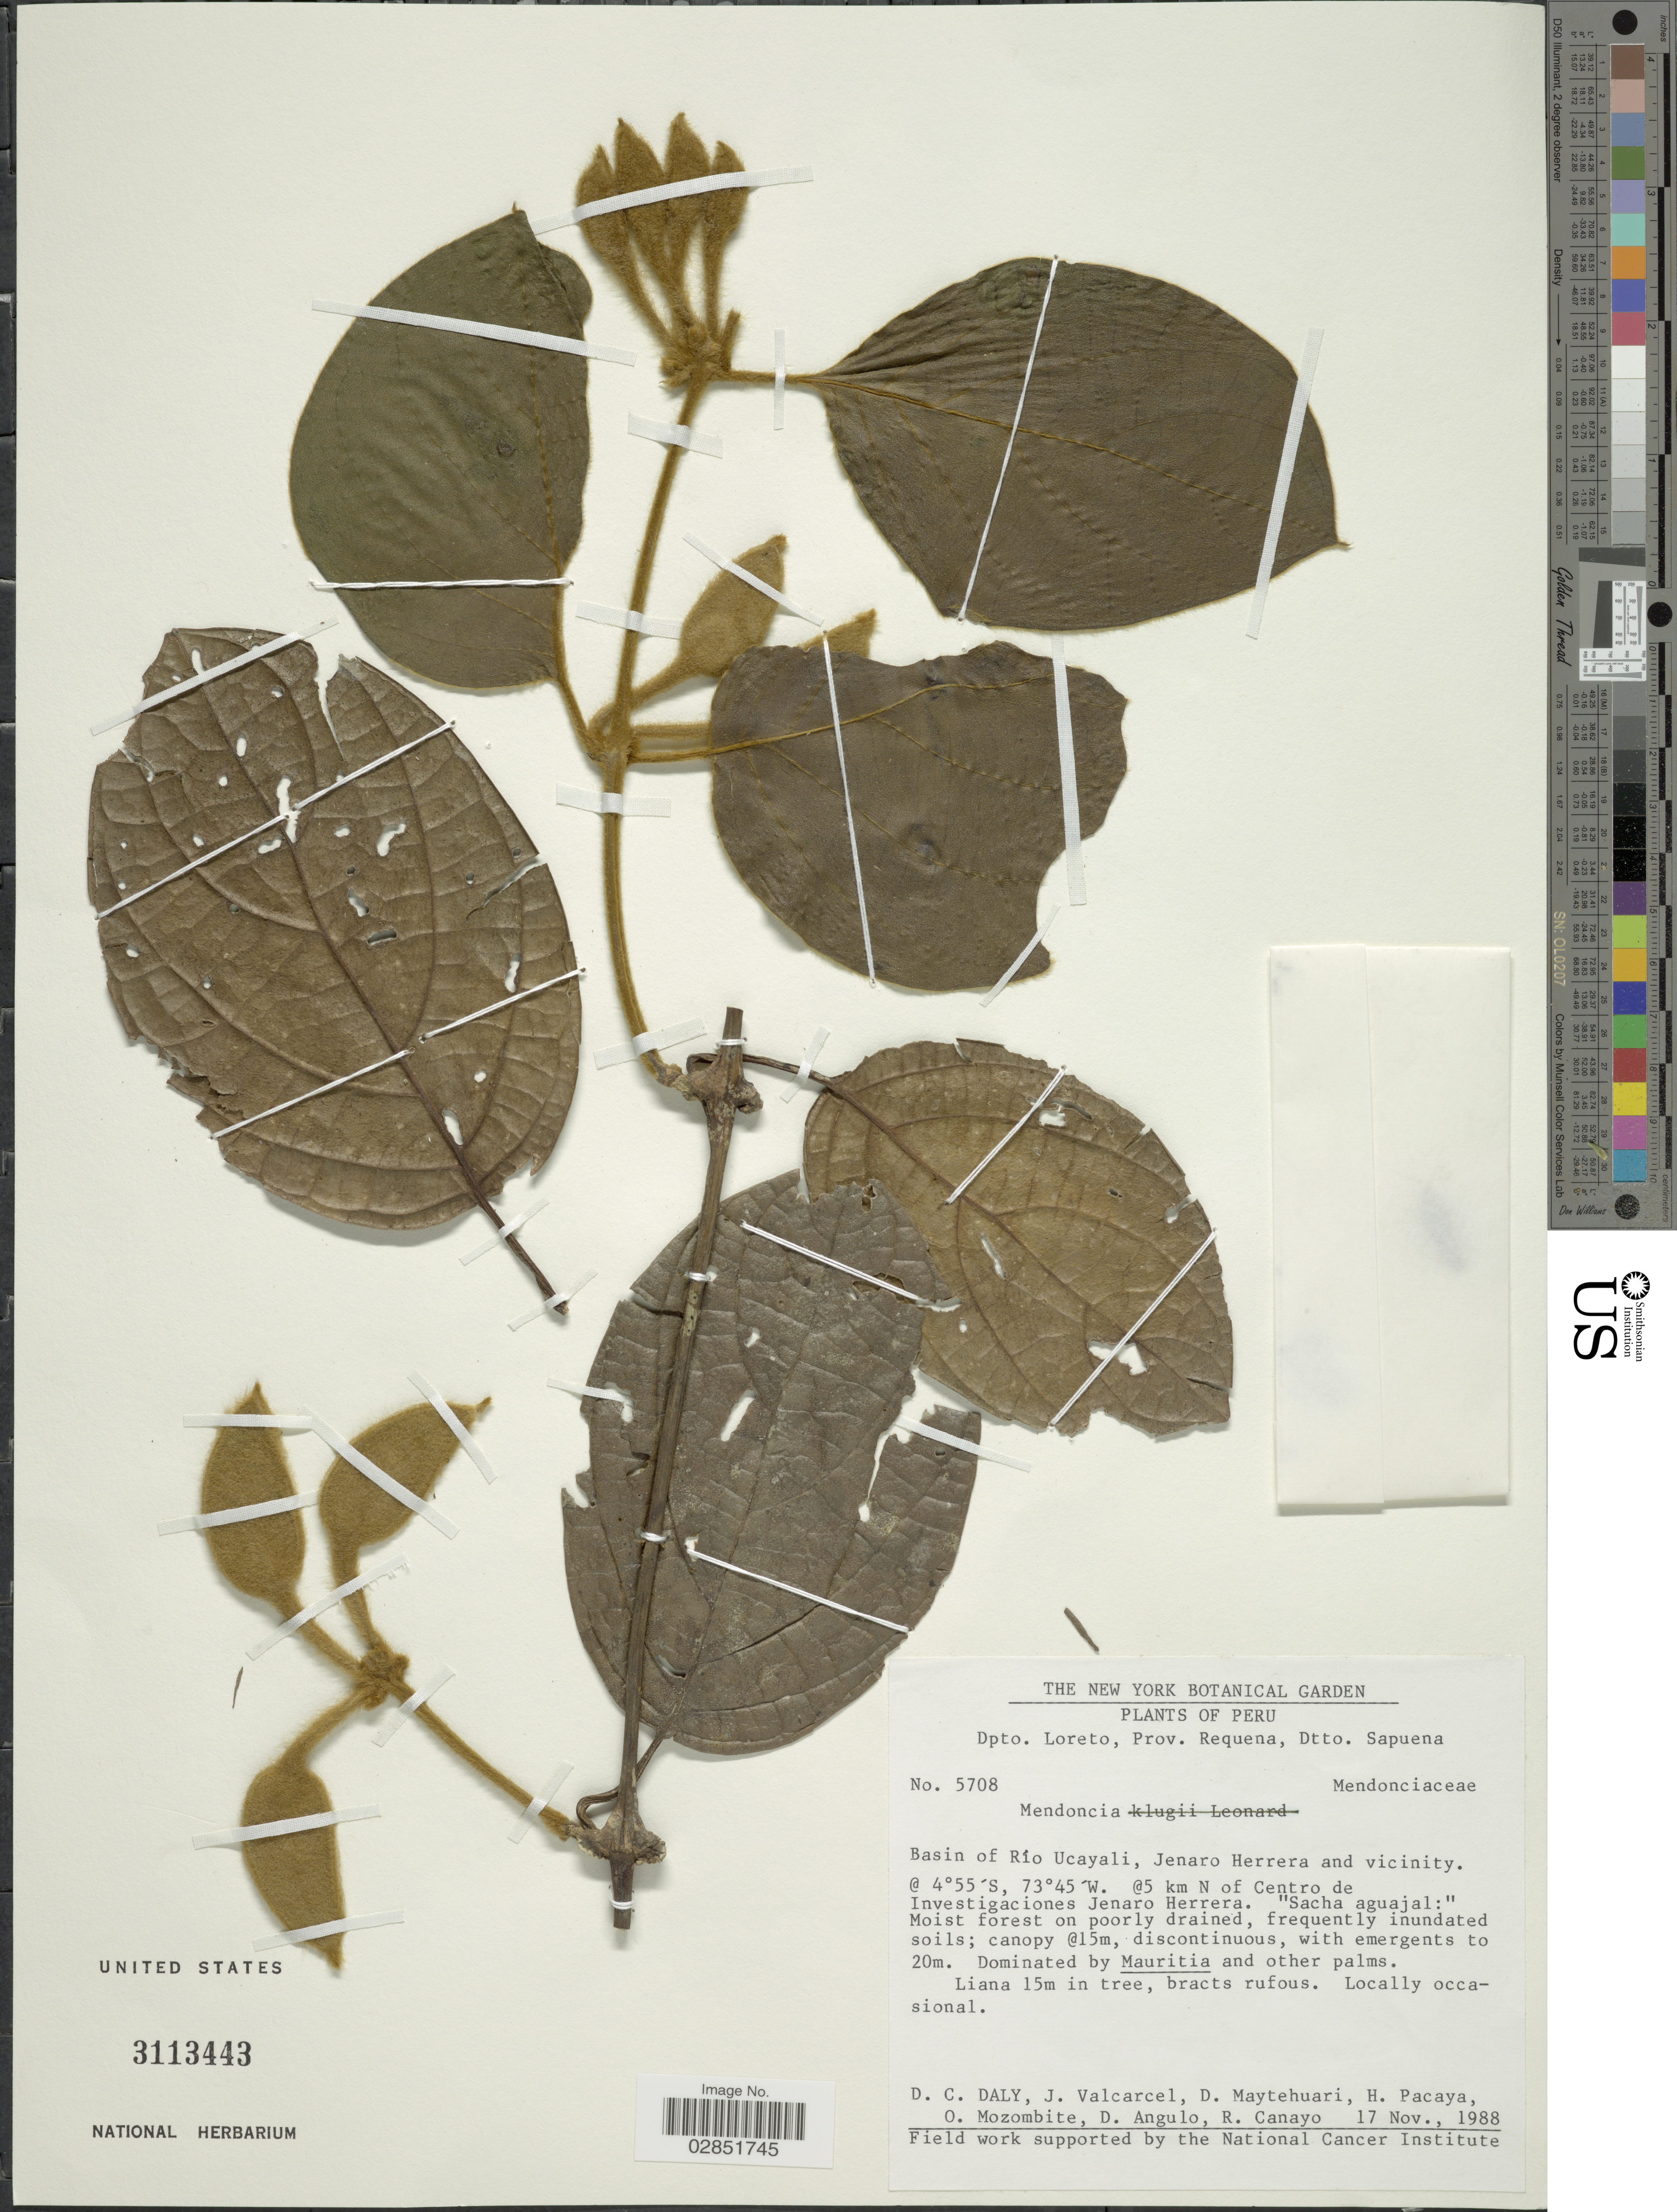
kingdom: Plantae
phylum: Tracheophyta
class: Magnoliopsida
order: Lamiales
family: Acanthaceae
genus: Mendoncia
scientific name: Mendoncia sp.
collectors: D. C. Daly, J. Valcarcel, D. Maytehuari, H. Pacaya & et al.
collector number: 5708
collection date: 1988-11-17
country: Peru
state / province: Loreto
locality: Dpto. Loreto, Prov. Requena, Dtto. Sapuena. Basin of Río Ucayali, Jenaro Herrera and vicinity. 5 km N of Centro de Investigaciones Jenaro Herrera.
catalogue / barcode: US 3113443